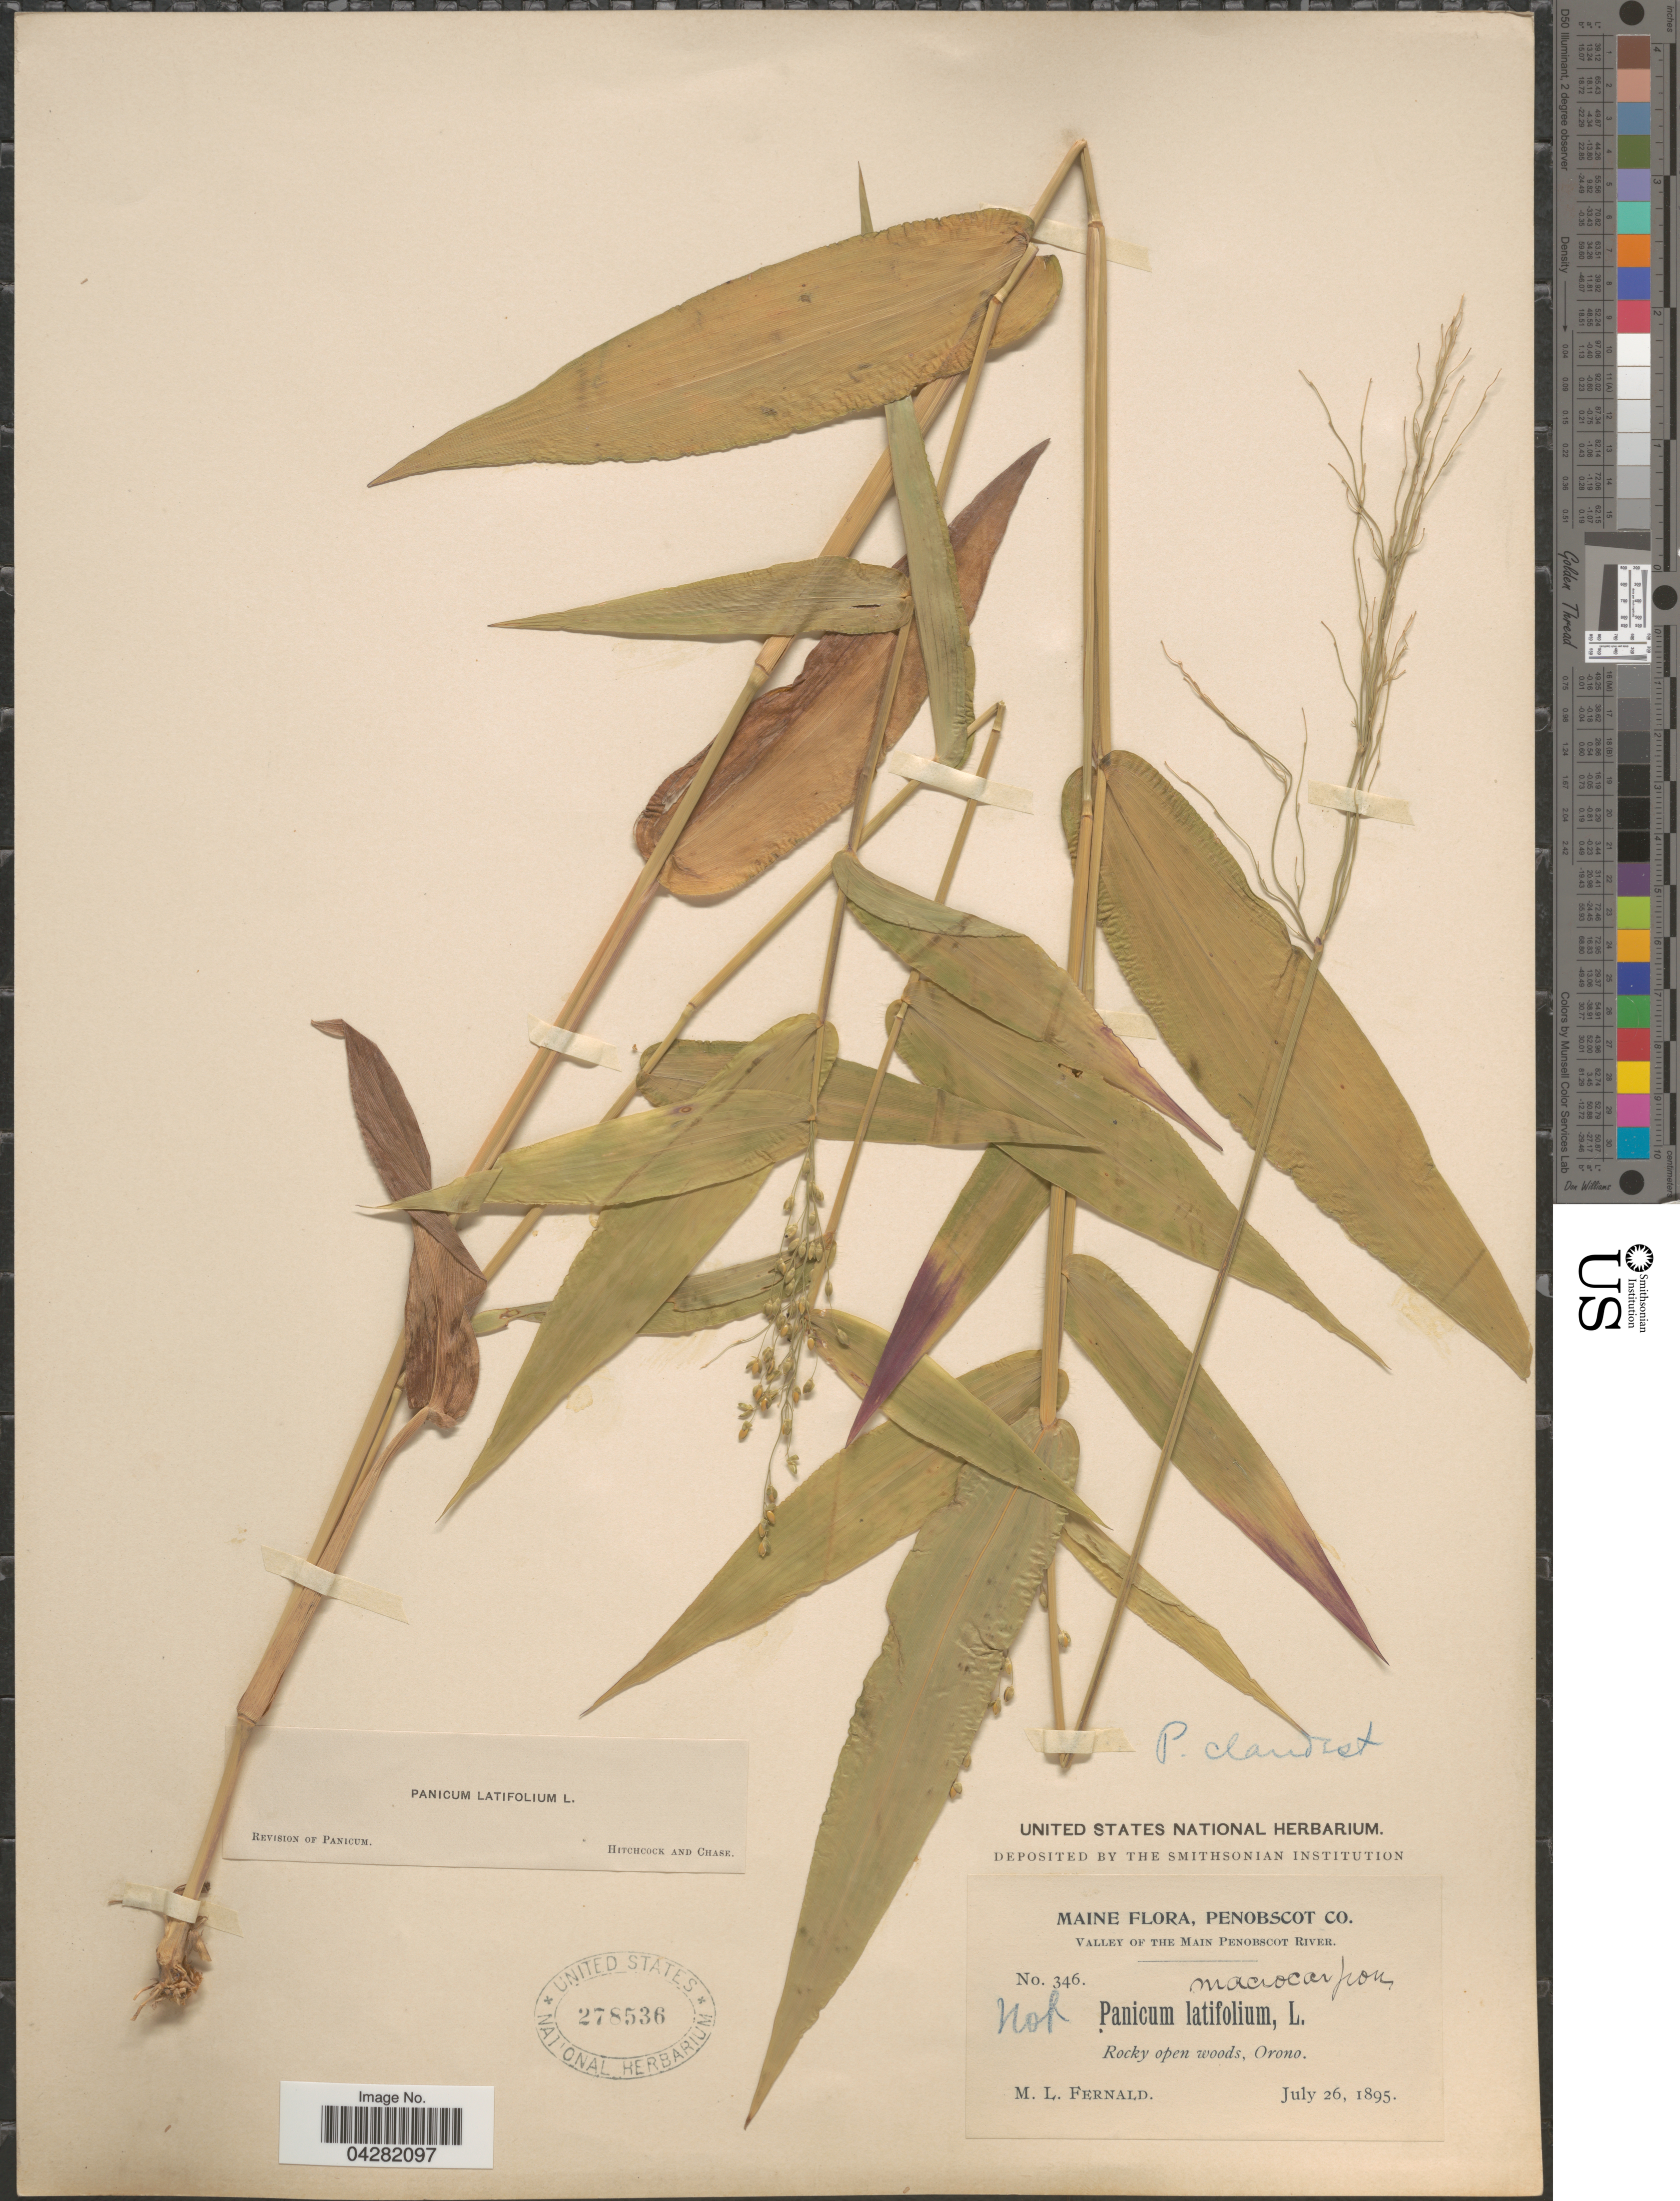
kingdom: Plantae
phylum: Tracheophyta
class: Liliopsida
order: Poales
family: Poaceae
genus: Dichanthelium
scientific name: Dichanthelium latifolium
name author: (L.) Harvill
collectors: M. L. Fernald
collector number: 346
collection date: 1895-07-26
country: United States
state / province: Maine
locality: Penobscot Co. Valley of the Main Penobscot River. Orono.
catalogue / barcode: US 278536